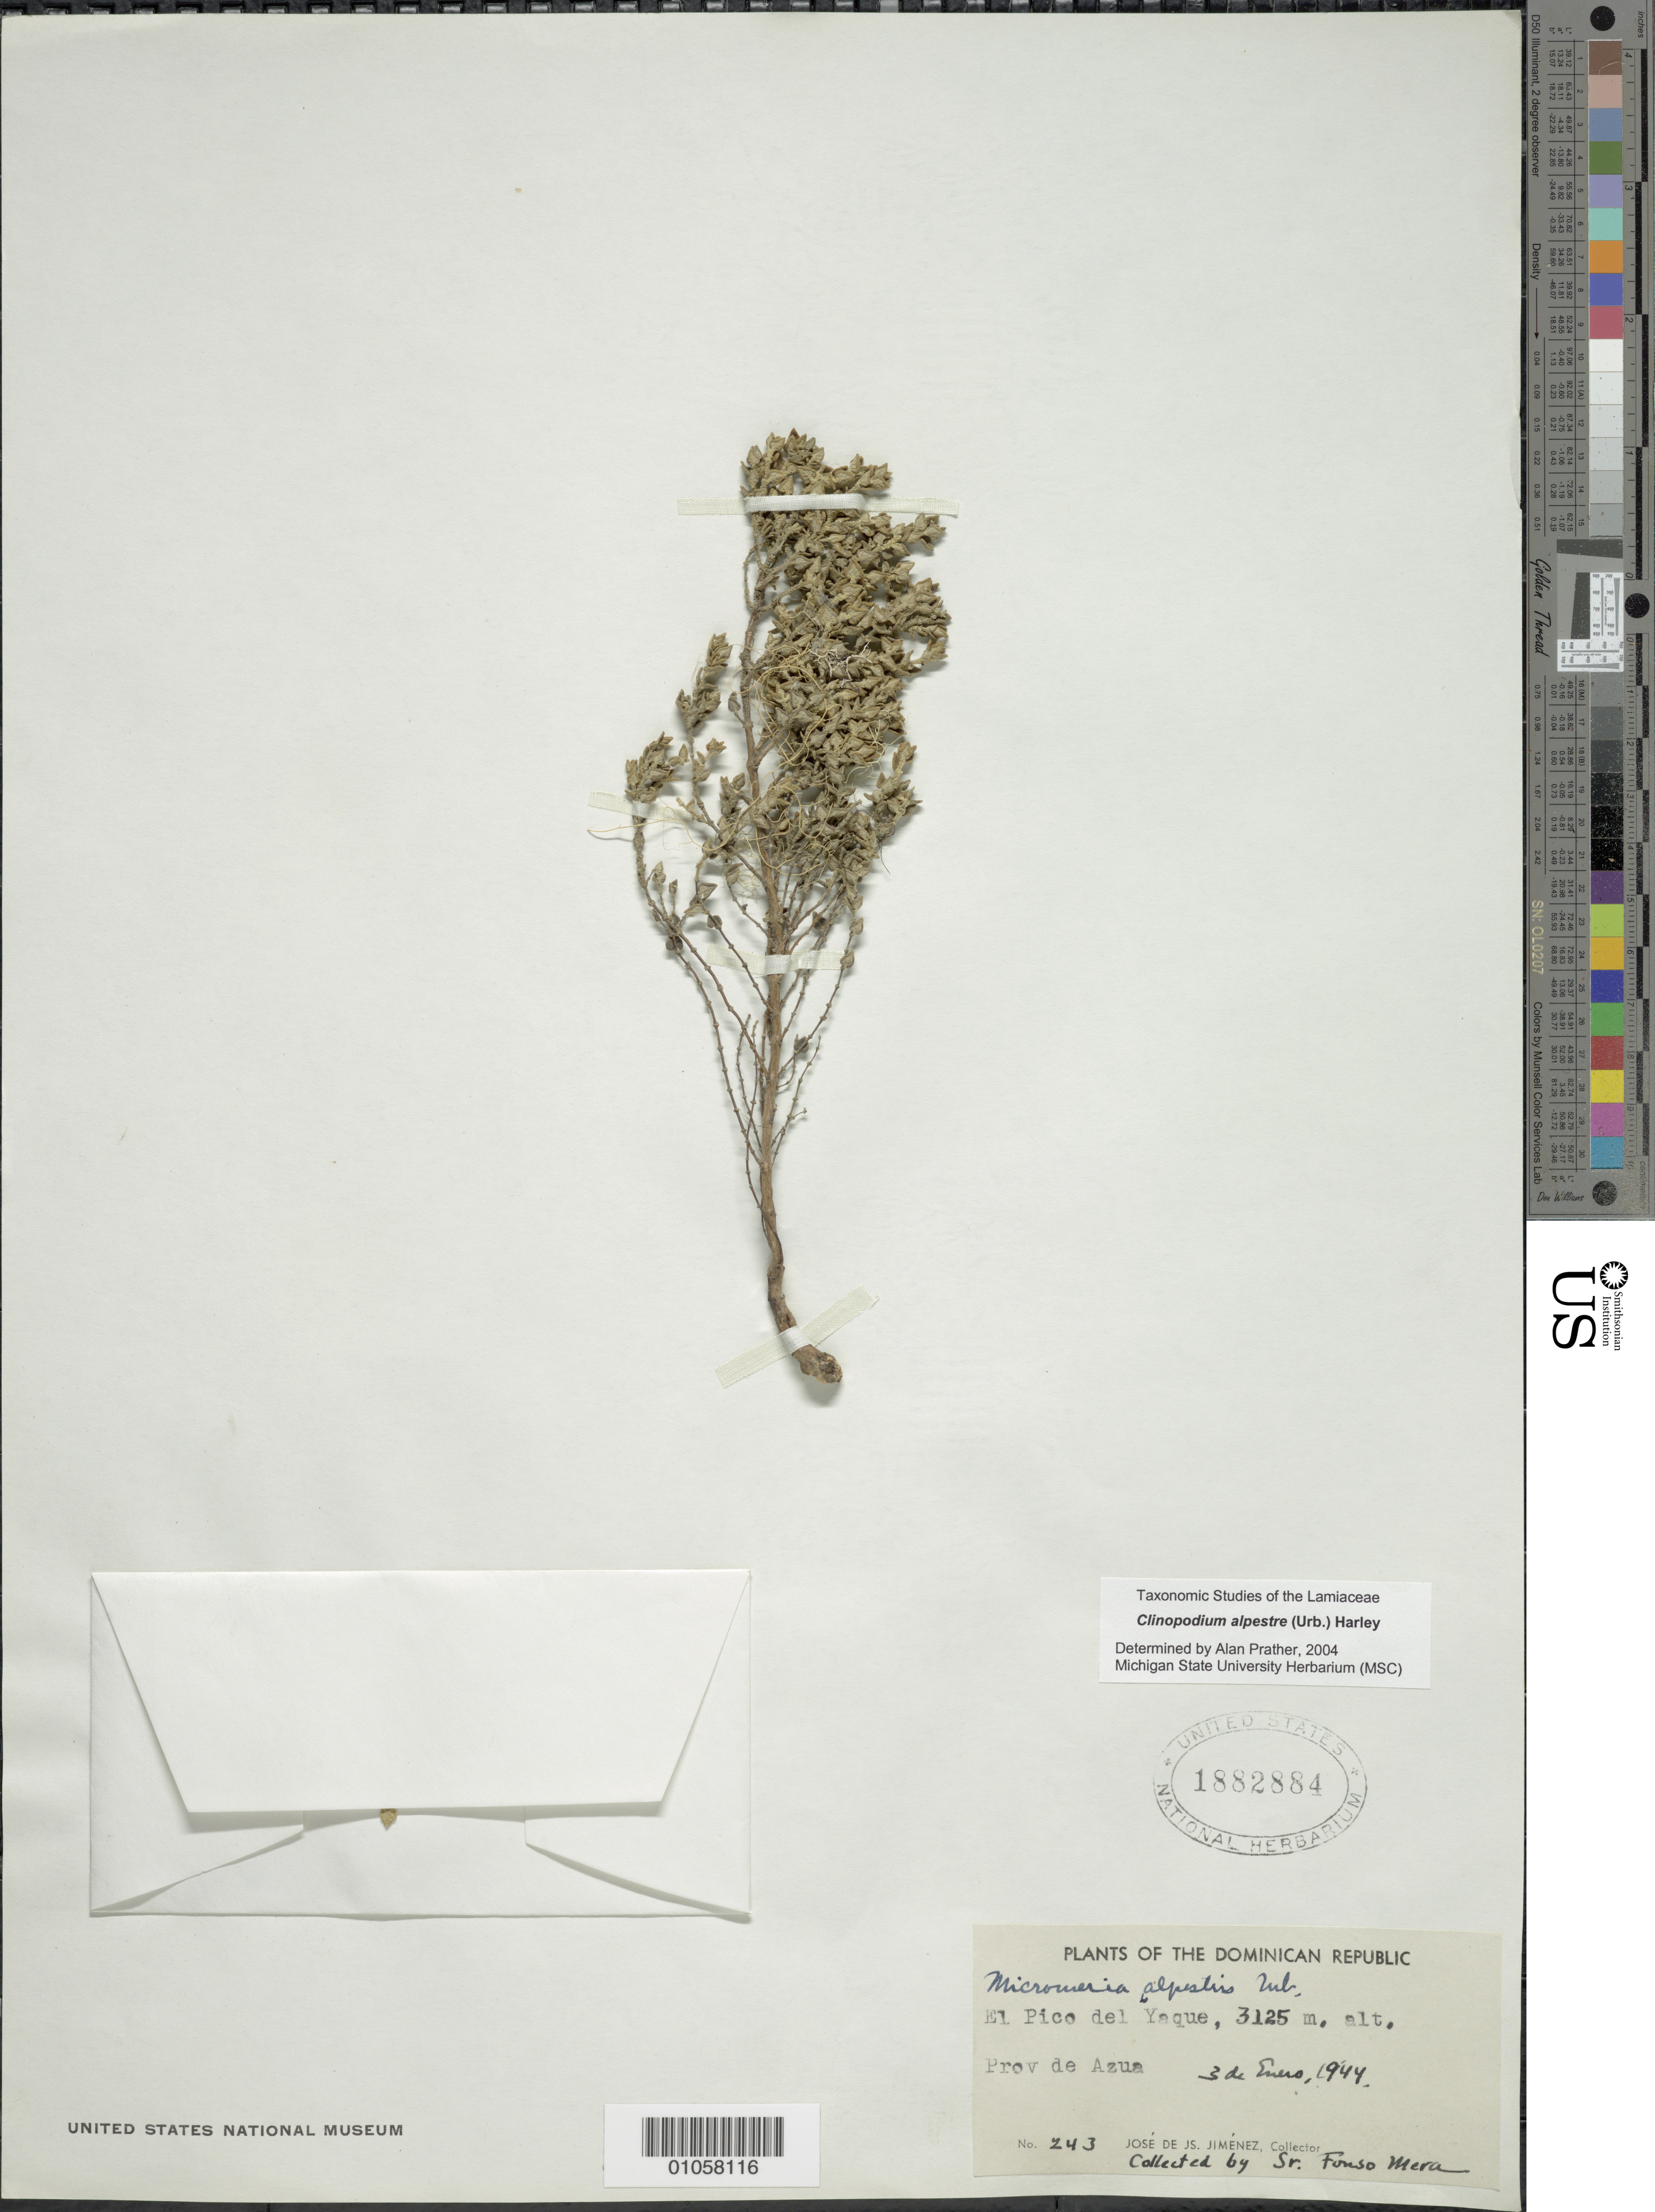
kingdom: Plantae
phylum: Tracheophyta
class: Magnoliopsida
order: Lamiales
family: Lamiaceae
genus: Clinopodium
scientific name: Clinopodium alpestre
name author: (Urb.) Harley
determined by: Prather, L. A.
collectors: S. Mera & J. J. Jiménez Almonte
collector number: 243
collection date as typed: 03 Jan 1944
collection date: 1944-01-03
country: Dominican Republic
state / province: Azua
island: Hispaniola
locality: El Pico del Yaque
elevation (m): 3125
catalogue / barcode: US 1882884